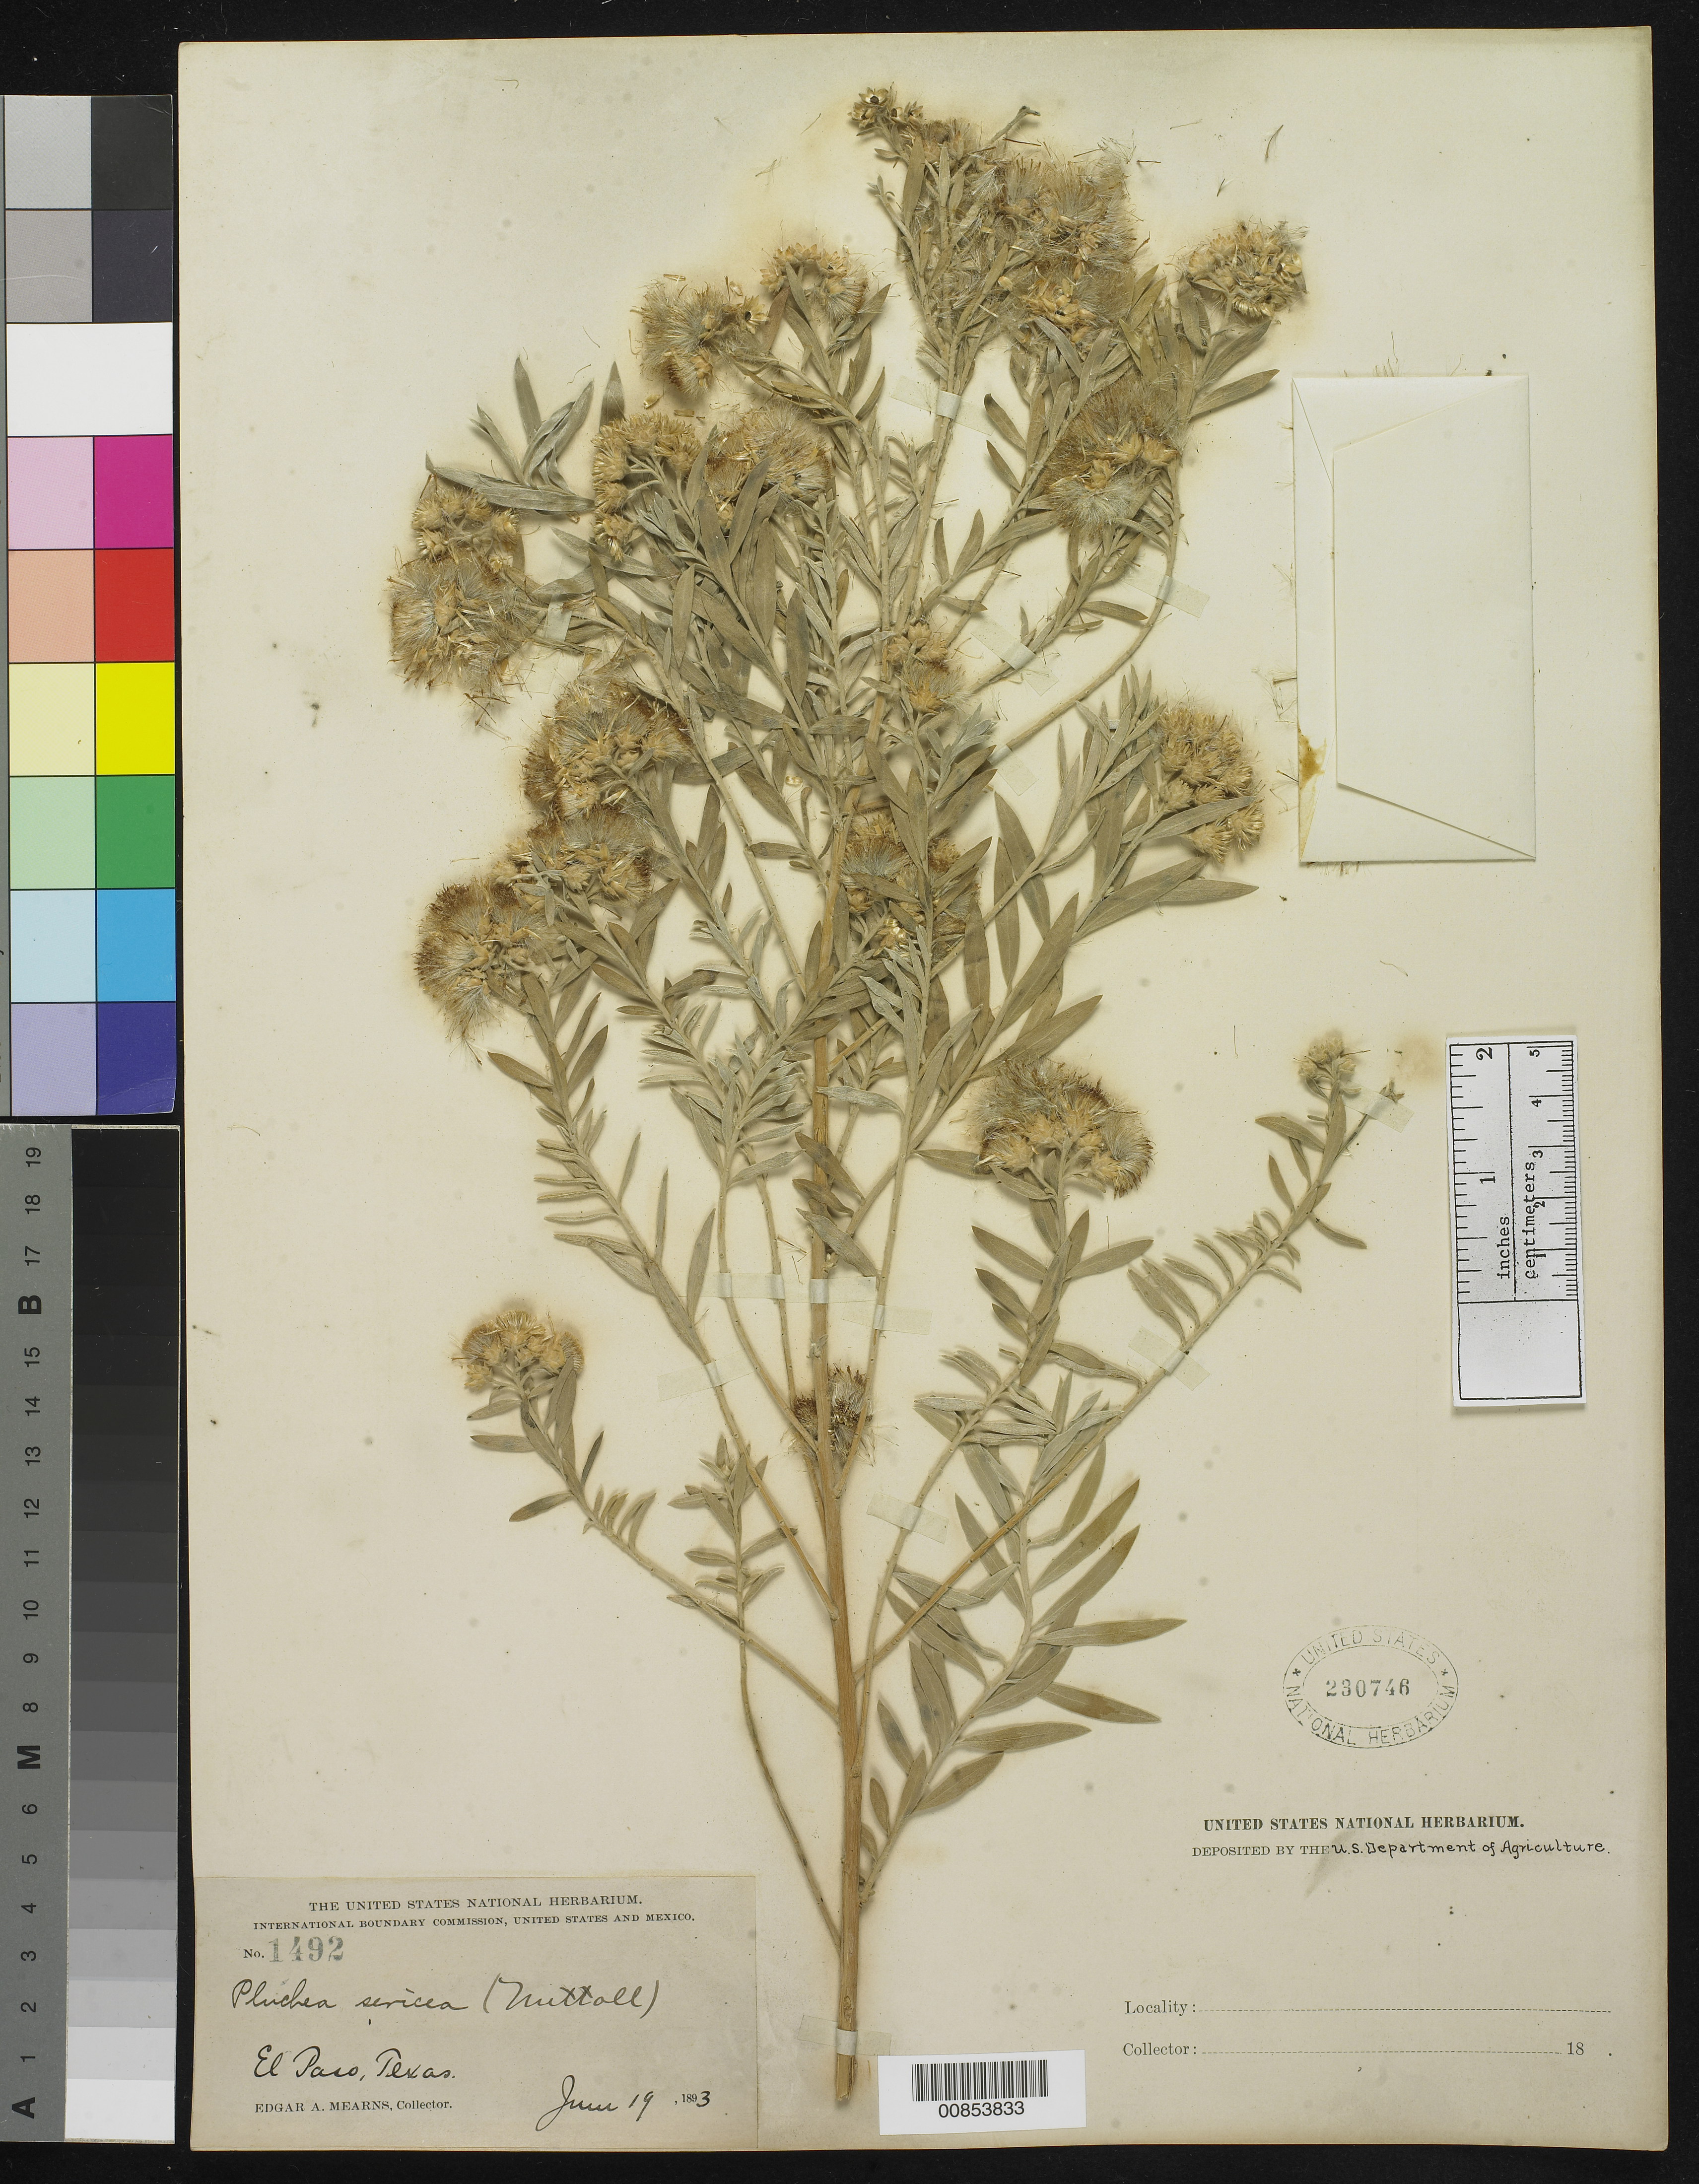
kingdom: Plantae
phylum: Tracheophyta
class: Magnoliopsida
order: Asterales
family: Asteraceae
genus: Pluchea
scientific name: Pluchea sericea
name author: (Nutt.) Coville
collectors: E. A. Mearns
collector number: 1492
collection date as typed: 19 Jun 1893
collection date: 1893-06-19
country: United States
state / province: Texas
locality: El Paso, Texas.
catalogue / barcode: US 230746